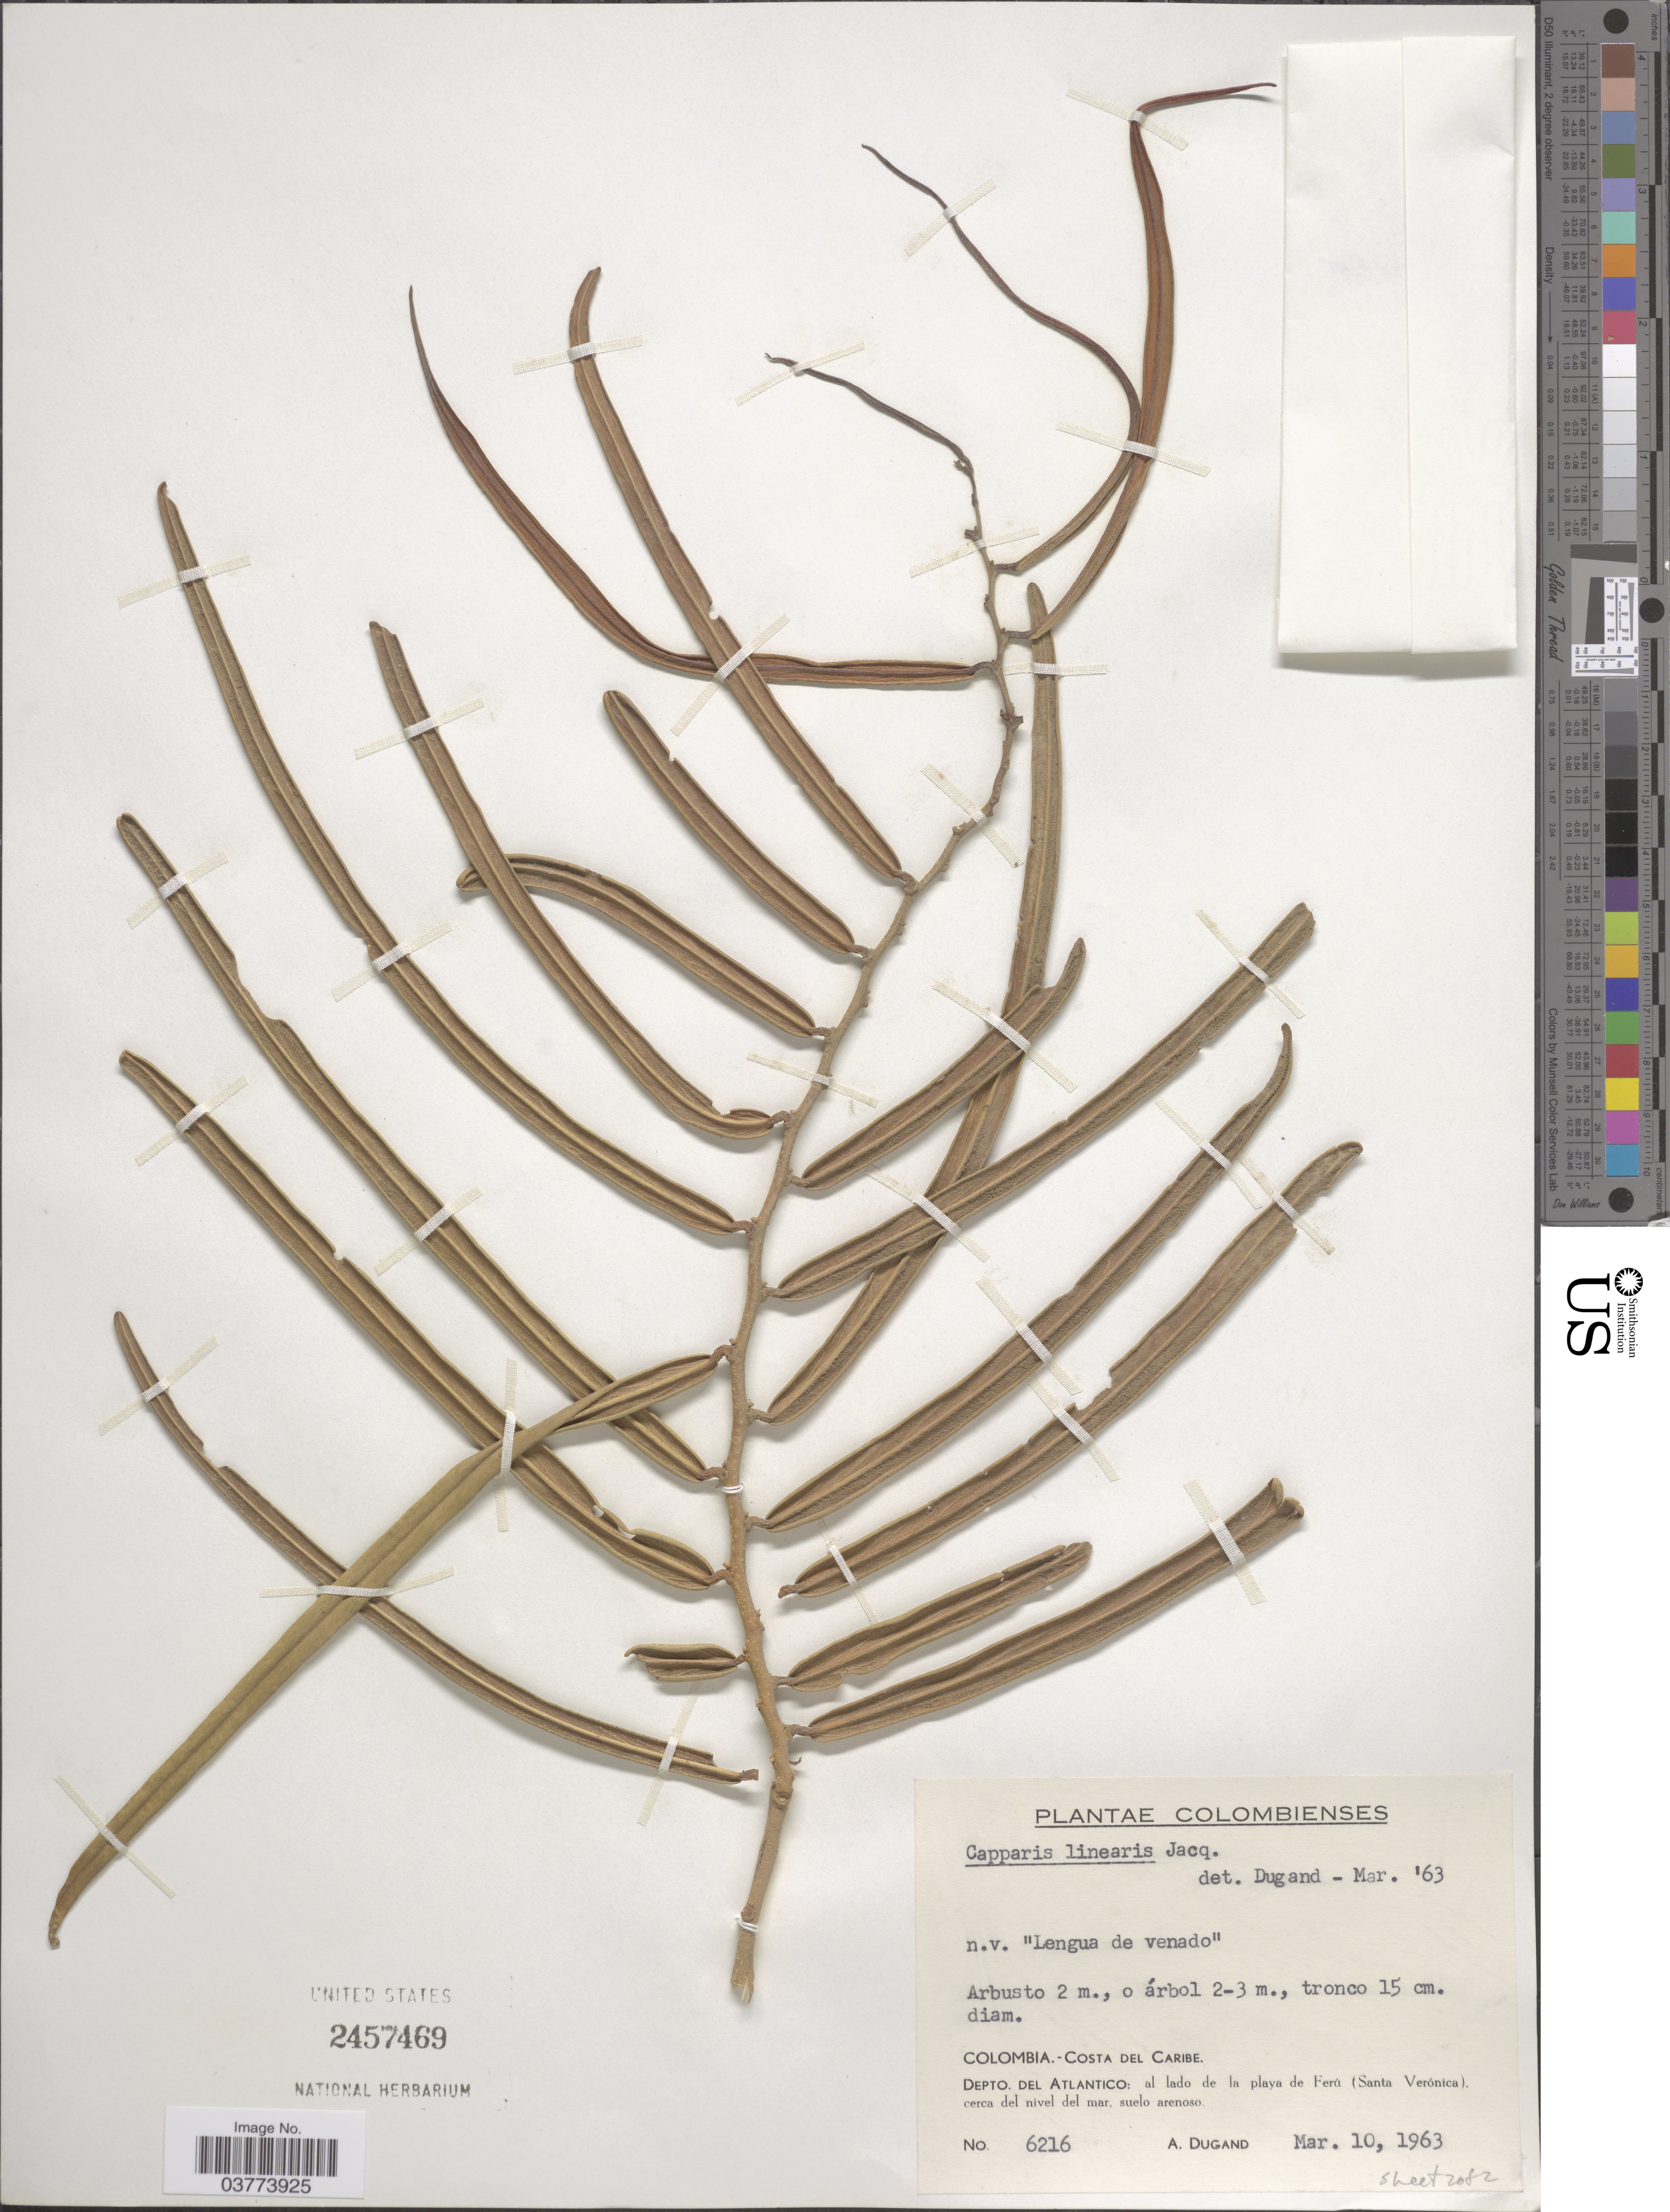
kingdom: Plantae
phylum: Tracheophyta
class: Magnoliopsida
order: Brassicales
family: Capparaceae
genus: Cynophalla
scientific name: Cynophalla linearis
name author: (Jacq.) J. Presl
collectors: A. Dugand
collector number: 6216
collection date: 1963-03-10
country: Colombia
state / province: Atlántico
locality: Costa del Caribe. Depto. del Atlantico: al lado de la playa de Ferú (Santa Verónica).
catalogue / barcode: US 2457469